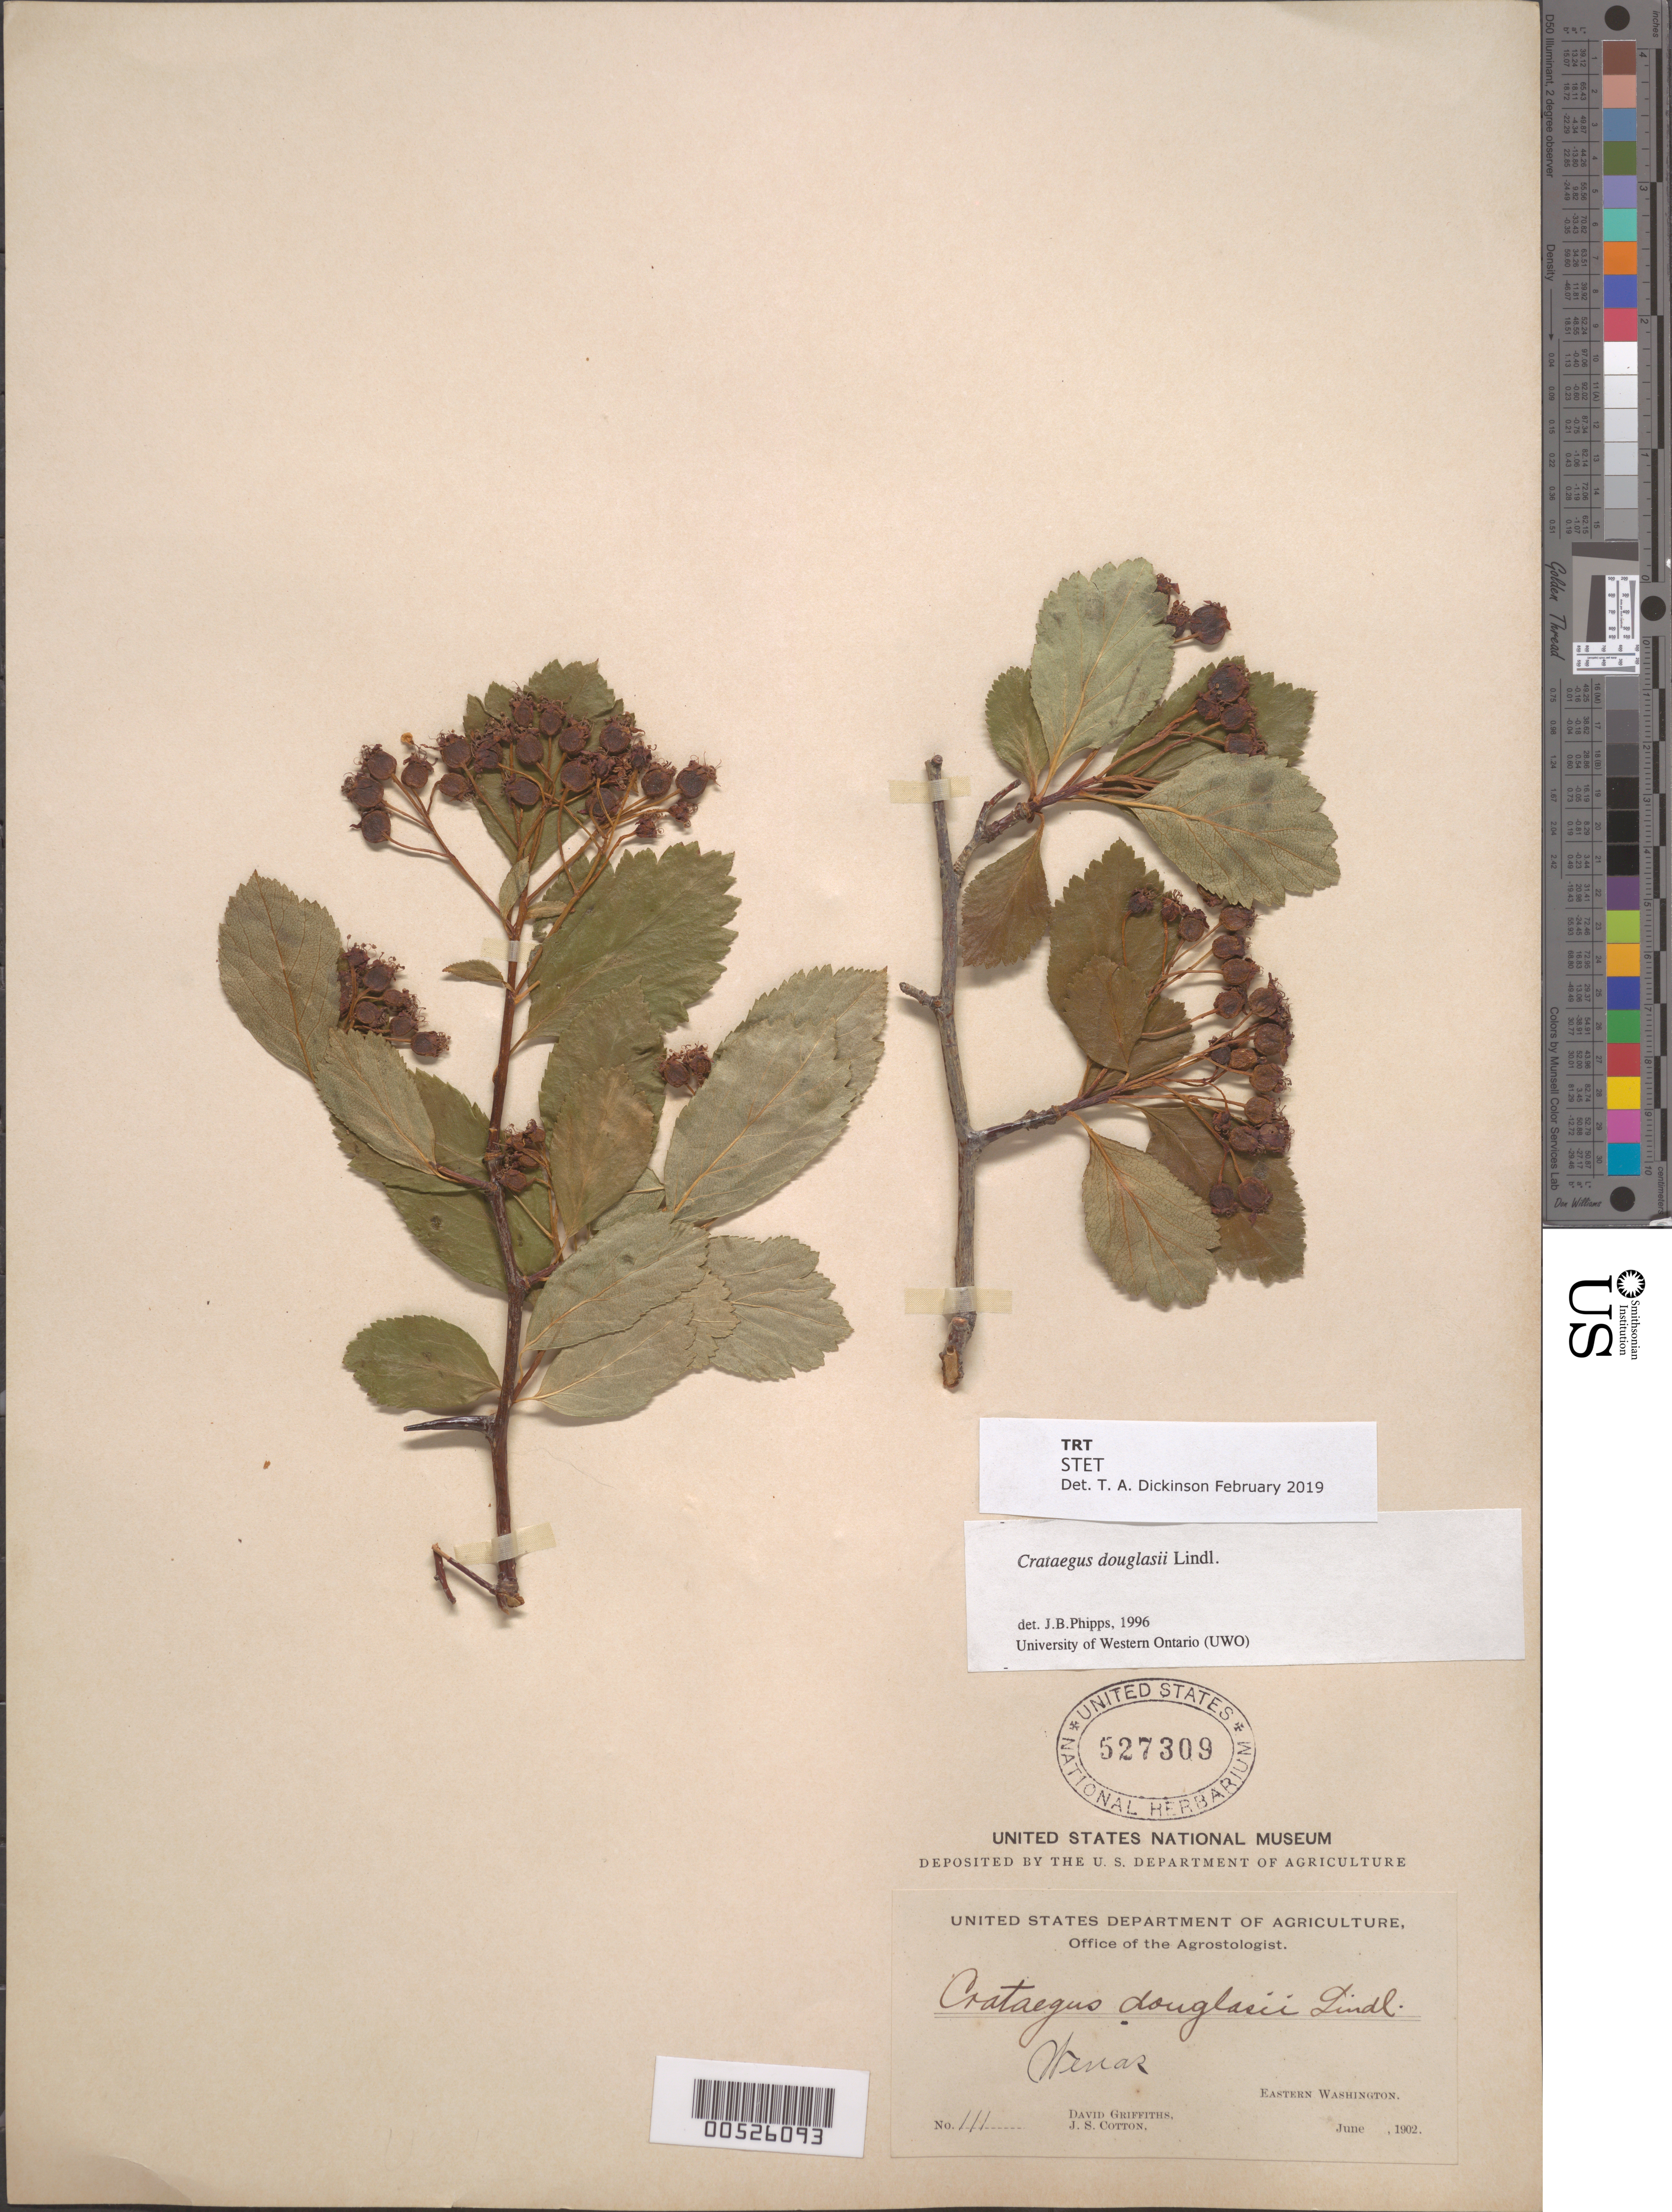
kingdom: Plantae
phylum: Tracheophyta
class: Magnoliopsida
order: Rosales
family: Rosaceae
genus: Crataegus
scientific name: Crataegus douglasii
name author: Lindl.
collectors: D. Griffiths & J. S. Cotton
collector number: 111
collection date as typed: Jun 1902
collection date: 1902-06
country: United States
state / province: Washington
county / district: Yakima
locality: Wenas, Eastern Washington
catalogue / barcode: US 527309